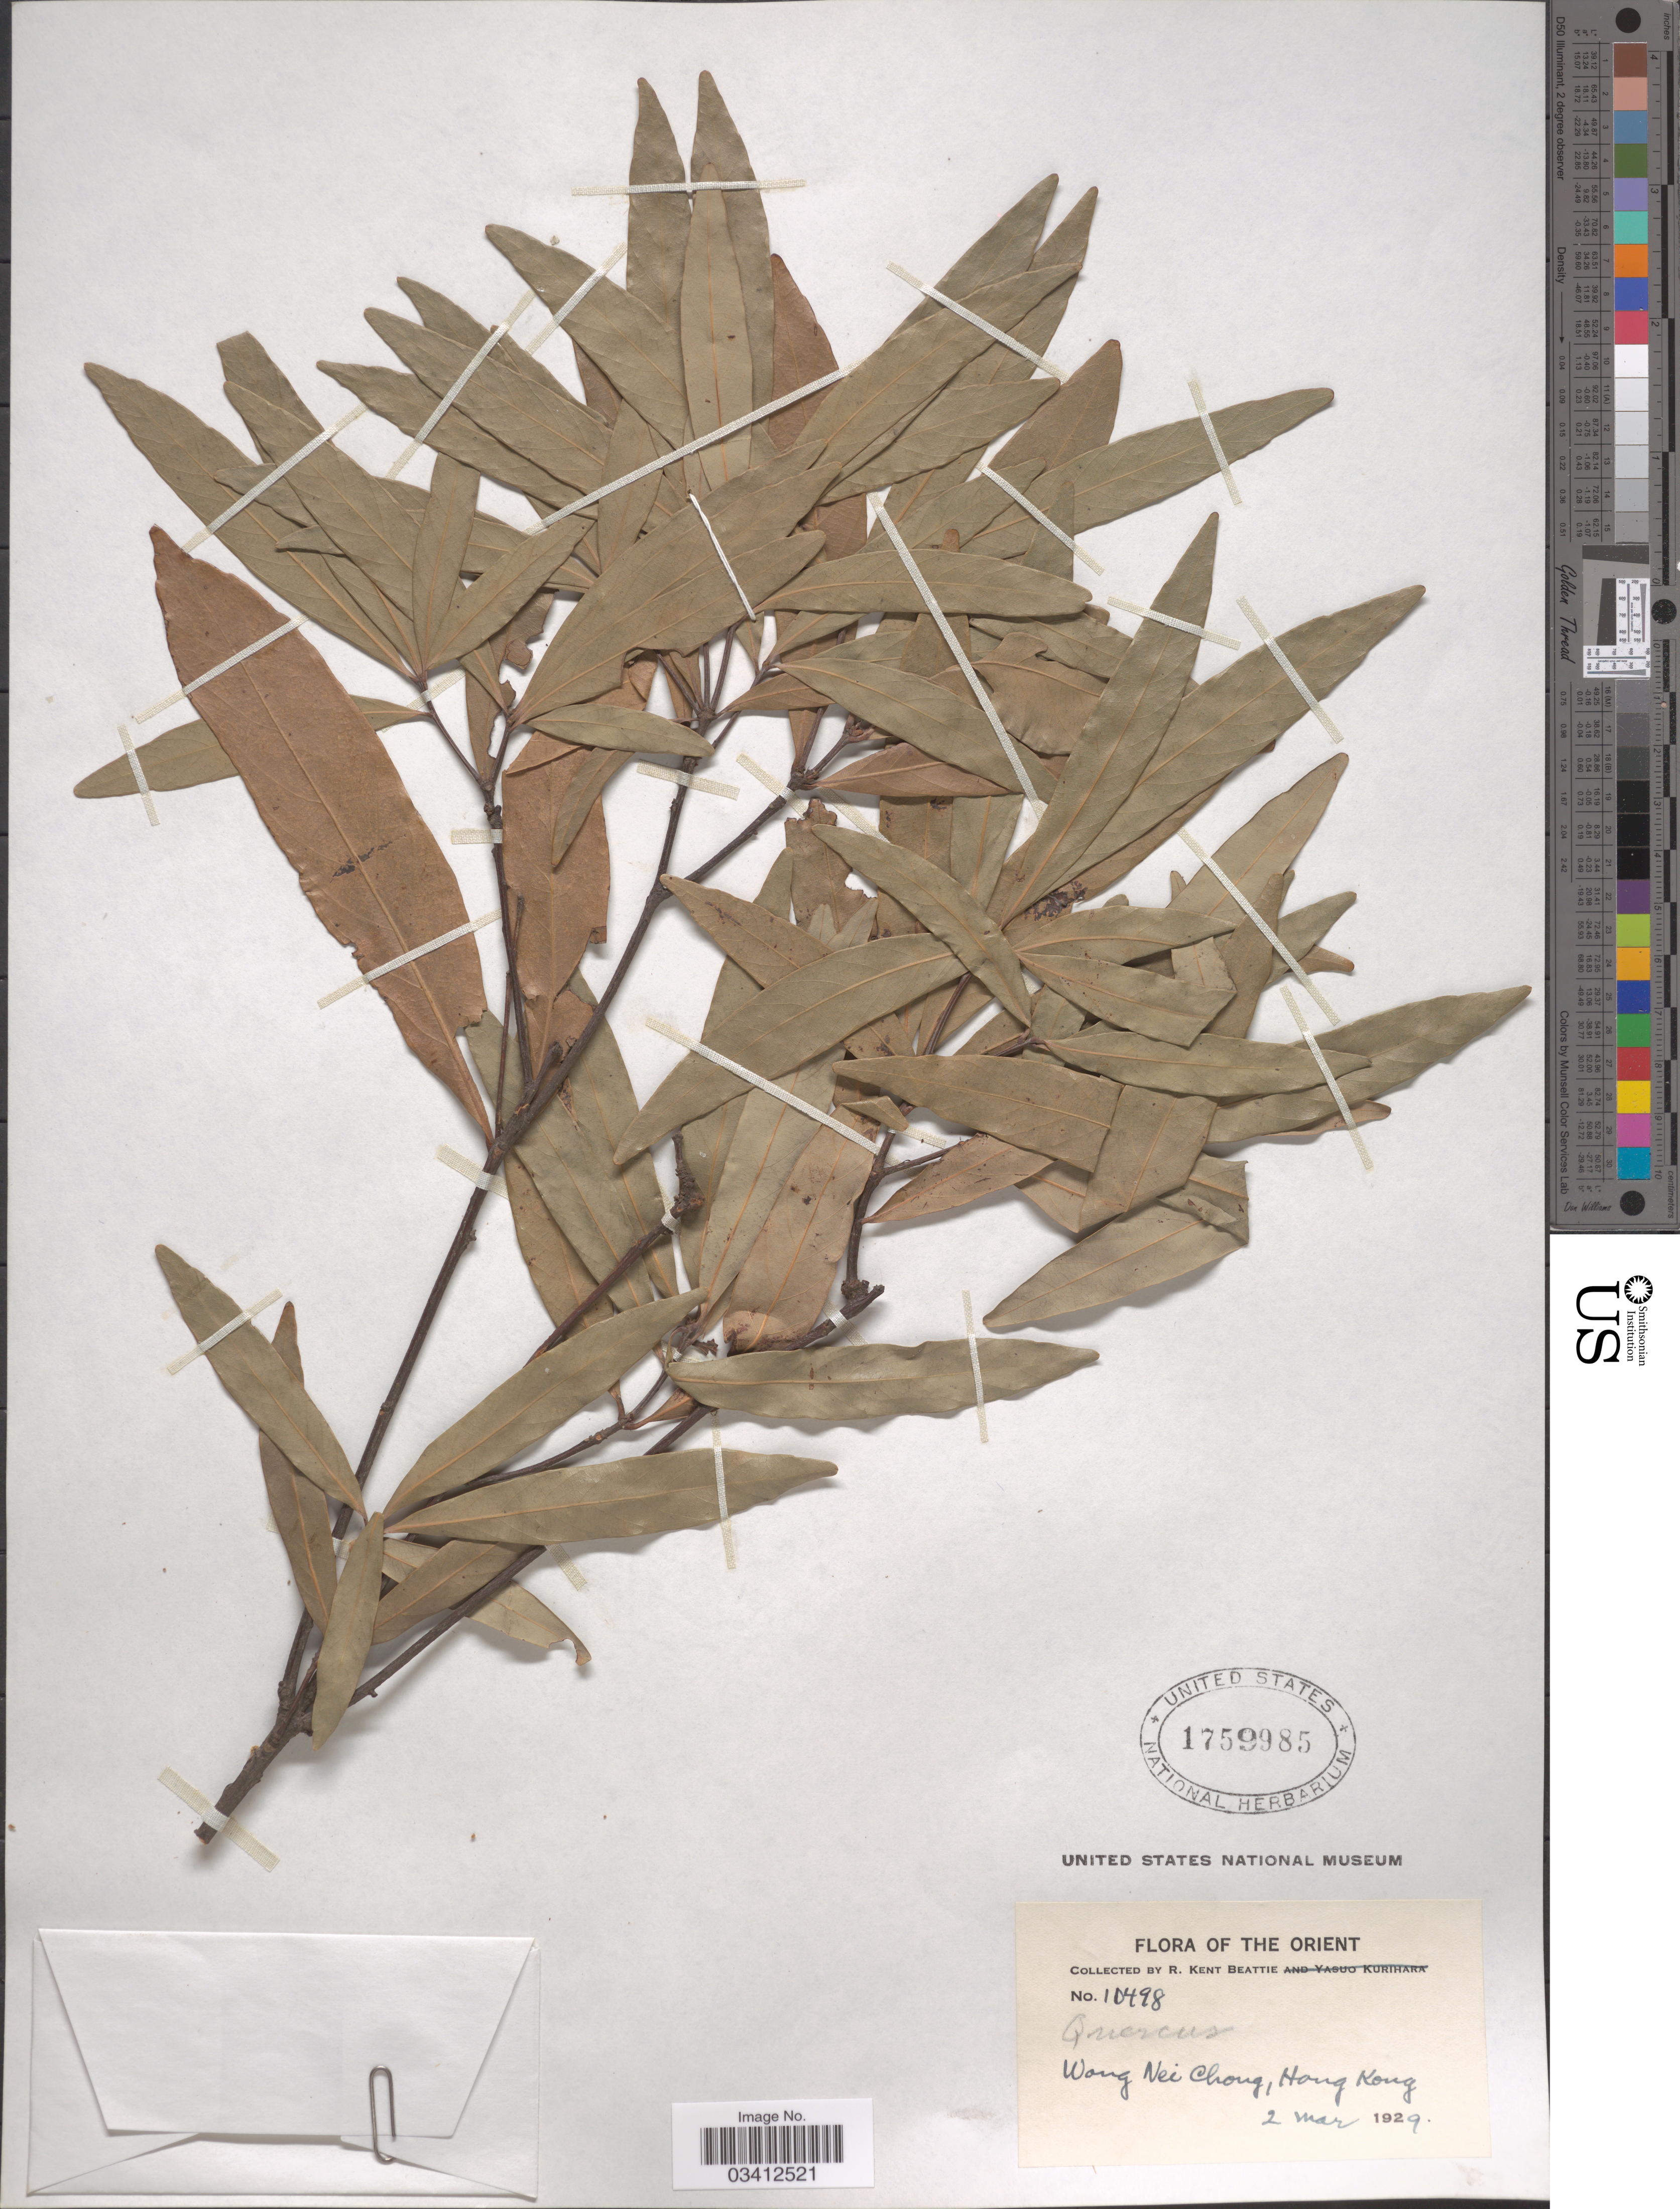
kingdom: Plantae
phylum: Tracheophyta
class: Magnoliopsida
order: Fagales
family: Fagaceae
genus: Quercus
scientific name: Quercus sp.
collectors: R. K. Beattie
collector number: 10498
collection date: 1929-03-02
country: China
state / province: Hong Kong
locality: The Orient. Wong Nei Chong.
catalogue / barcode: US 1759985